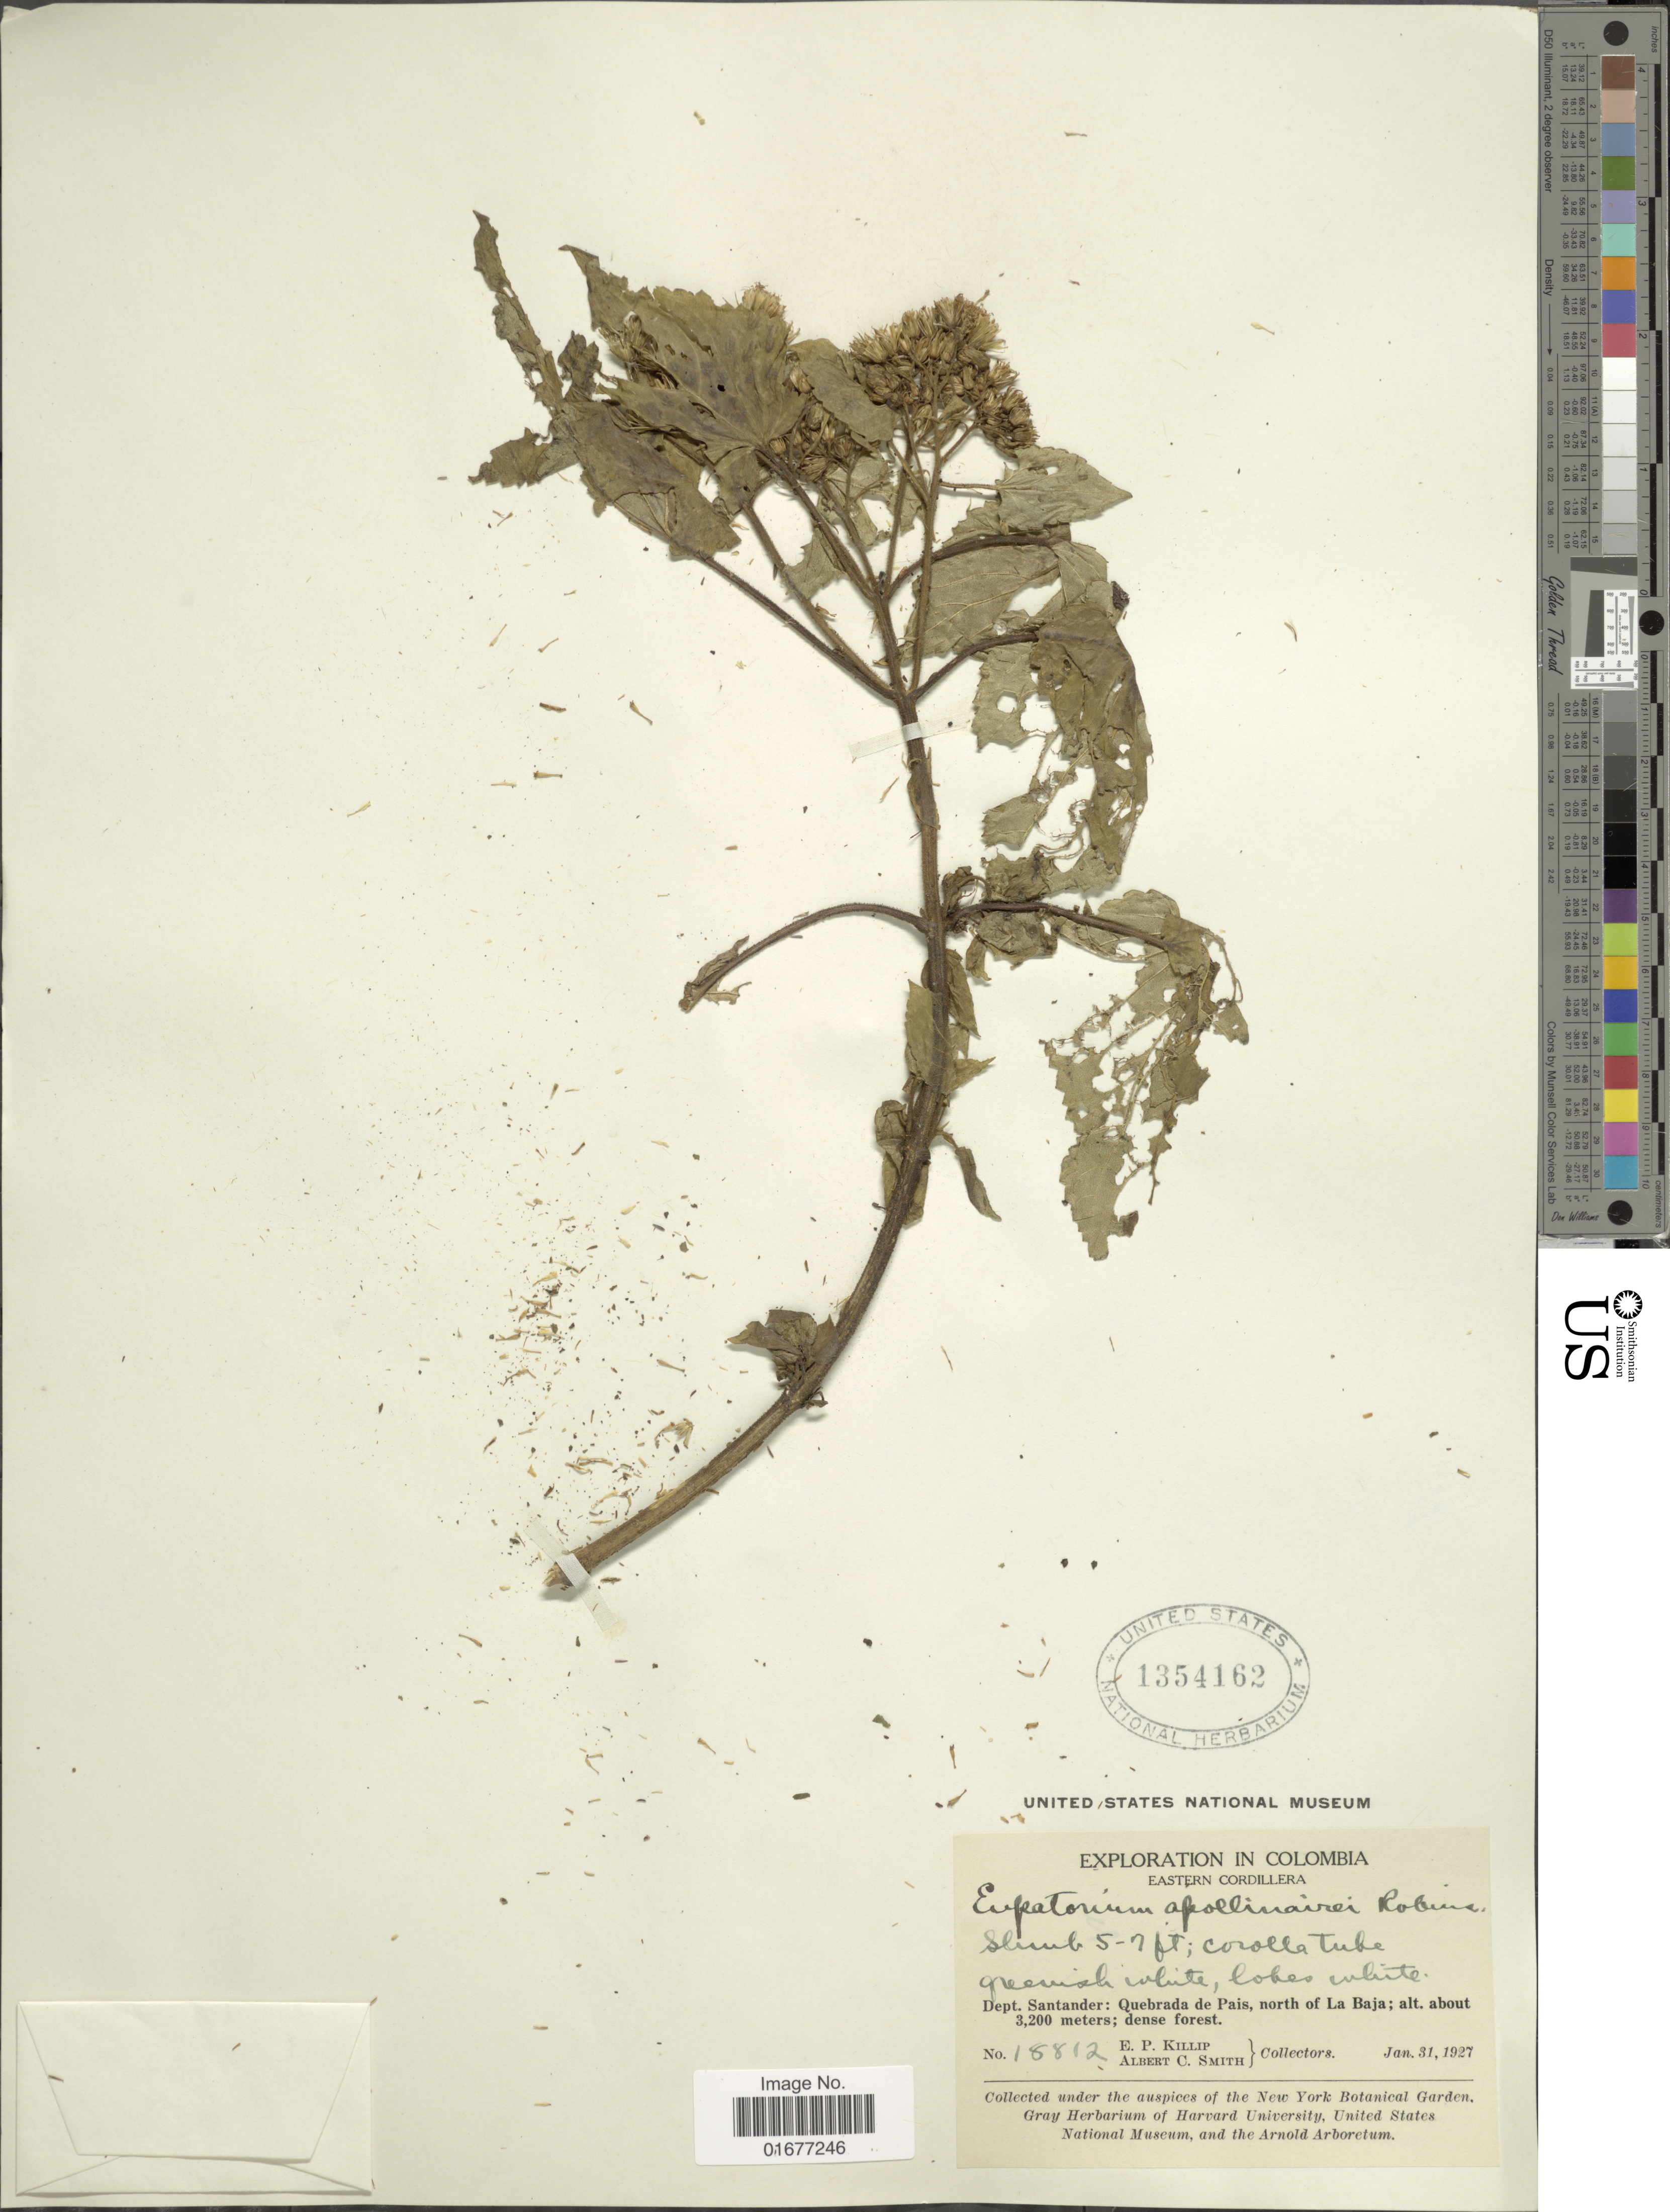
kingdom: Plantae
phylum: Tracheophyta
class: Magnoliopsida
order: Asterales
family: Asteraceae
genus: Ageratina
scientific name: Ageratina apollinairei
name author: (B.L. Rob.) R.M. King & H. Rob.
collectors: E. P. Killip & A. C. Smith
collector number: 18812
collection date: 1927-01-31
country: Colombia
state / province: Santander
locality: Quebrada de Pais, north of La Baja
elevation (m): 3200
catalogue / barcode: US 1354162